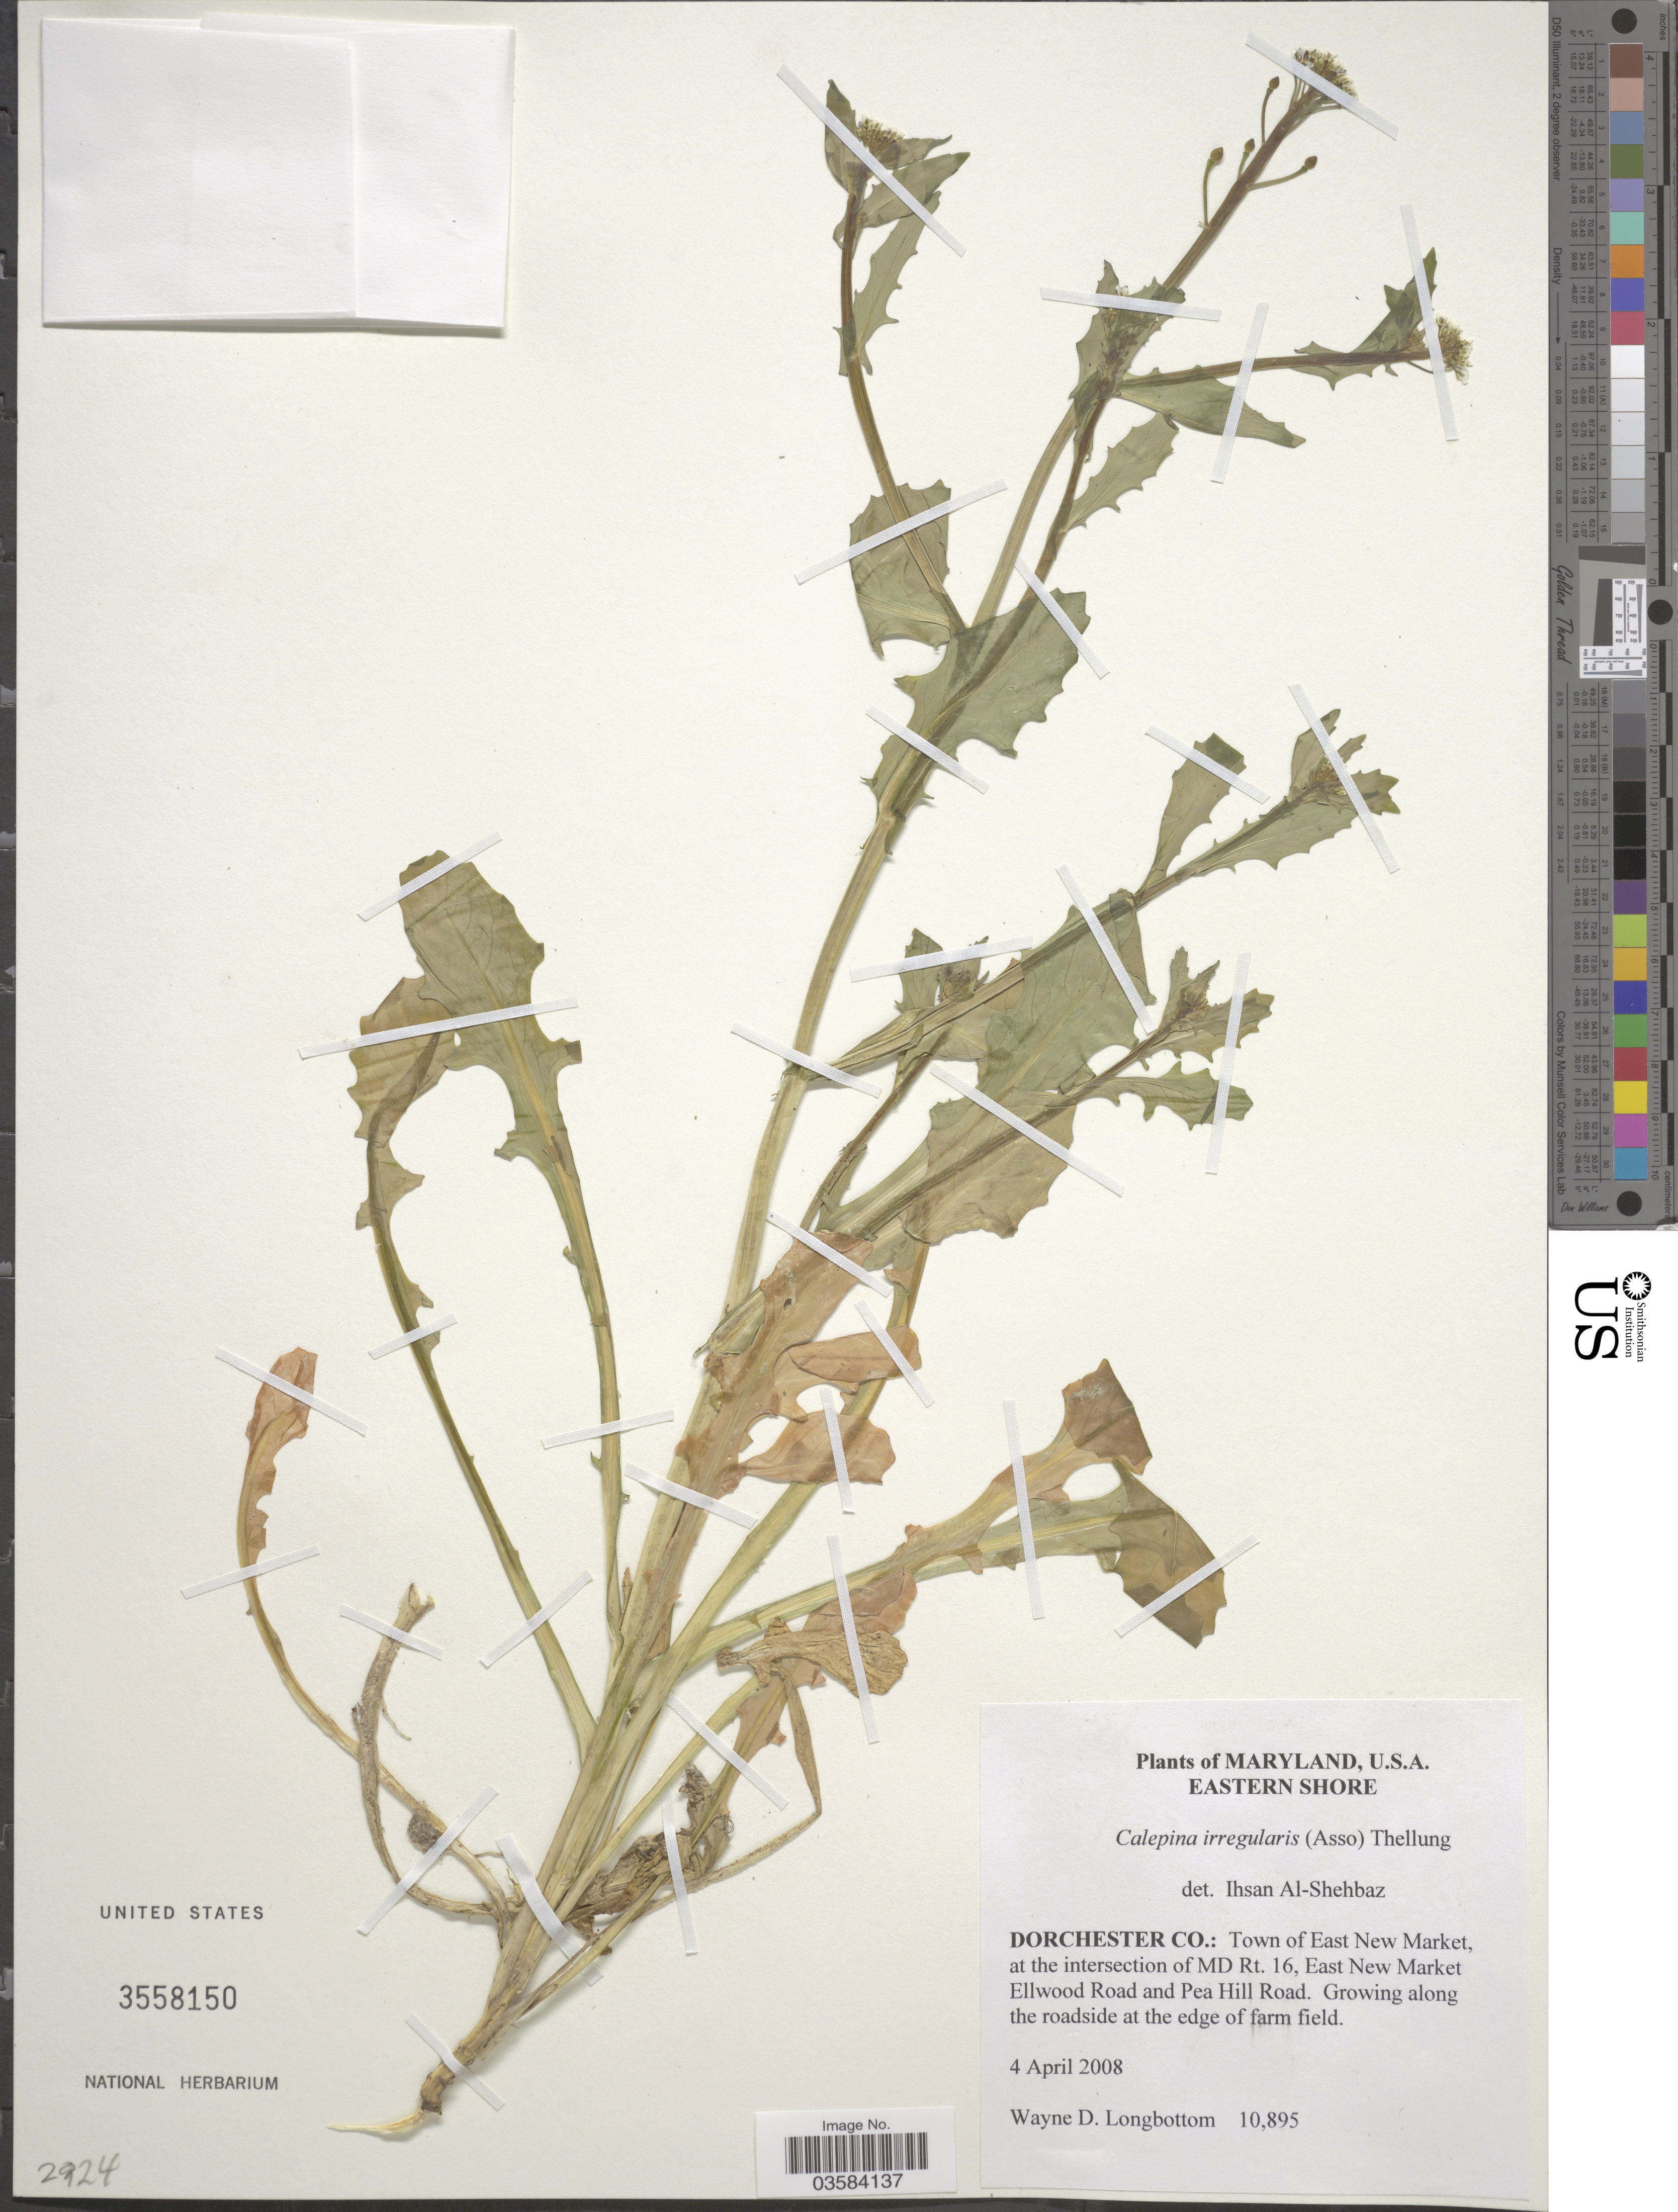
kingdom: Plantae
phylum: Tracheophyta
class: Magnoliopsida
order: Brassicales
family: Brassicaceae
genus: Calepina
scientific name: Calepina irregularis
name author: (Asso) Thell.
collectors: W. D. Longbottom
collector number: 10895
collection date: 2008-04-04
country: United States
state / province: Maryland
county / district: Dorchester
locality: Eastern Shore. Dorchester Co.: Town of East New Market, at the intersection of MD Rt. 16, East New Market Ellwood Road and Pea Hill Road.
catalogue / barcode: US 3558150